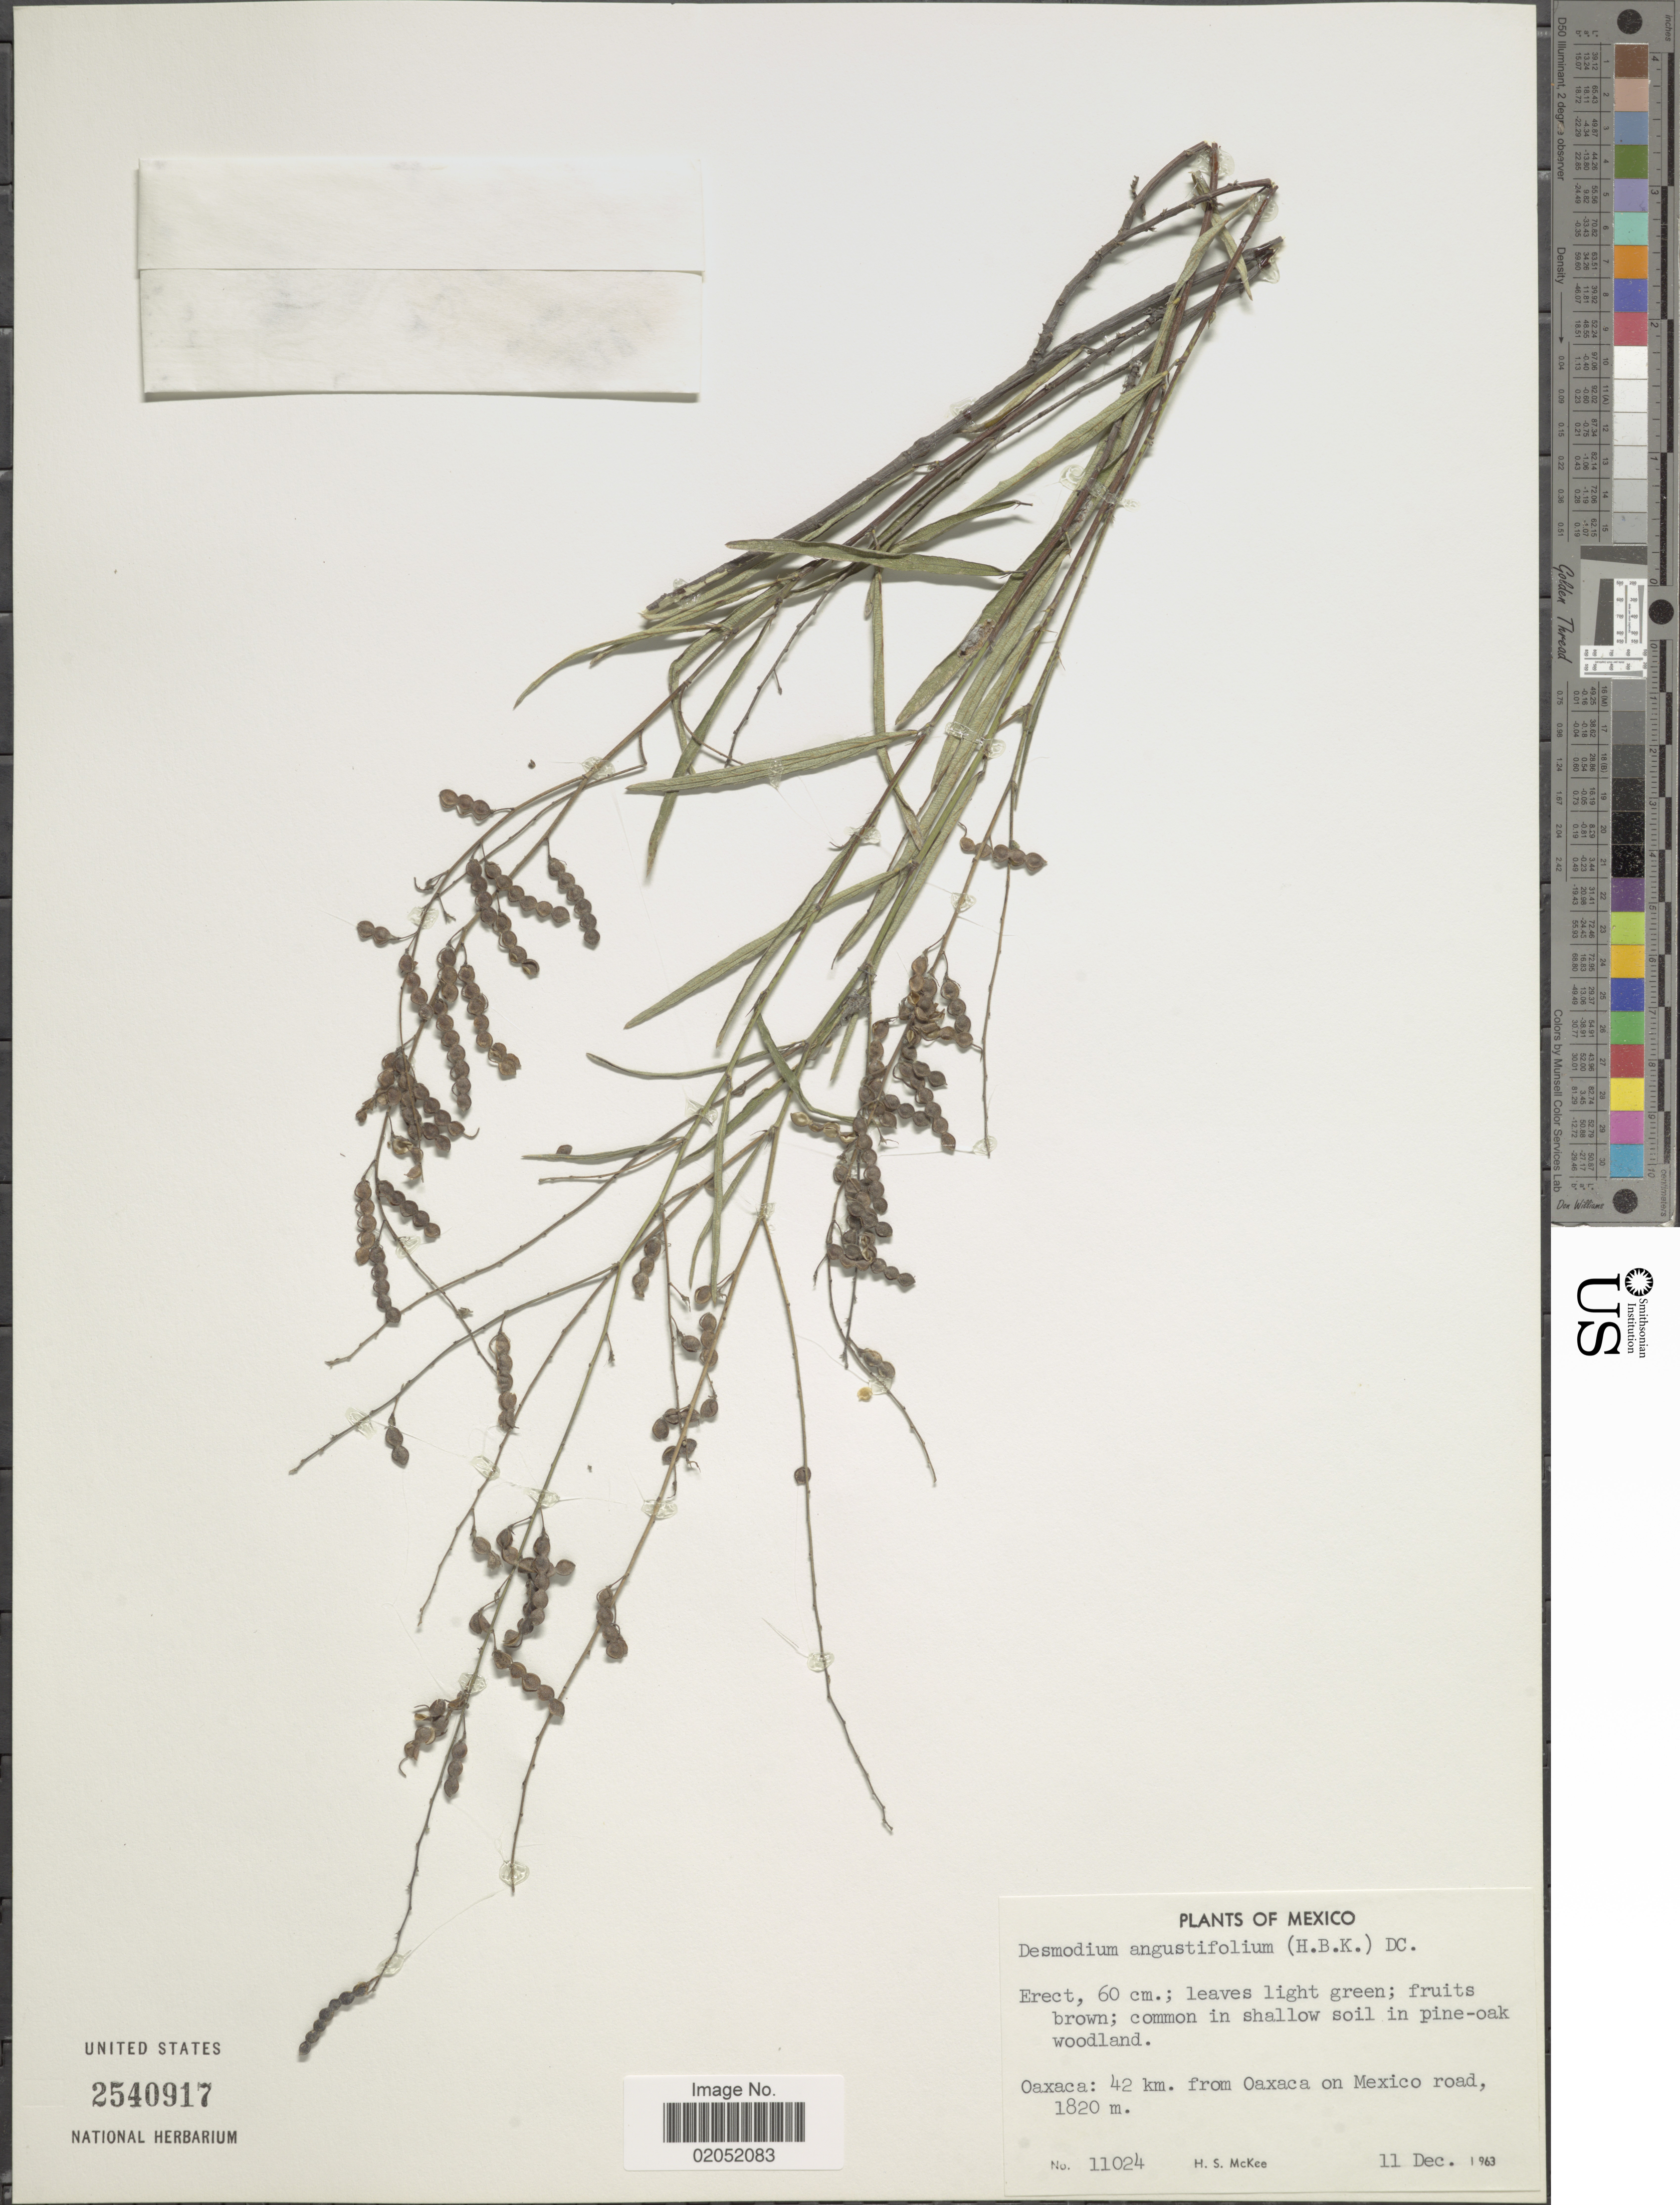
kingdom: Plantae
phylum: Tracheophyta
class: Magnoliopsida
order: Fabales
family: Fabaceae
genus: Desmodium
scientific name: Desmodium angustifolium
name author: (Kunth) DC.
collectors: H. S. McKee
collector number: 11024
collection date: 1963-12-11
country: Mexico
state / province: Oaxaca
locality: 42 km. from Oaxaca on Mexico road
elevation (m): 1820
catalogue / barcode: US 2540917